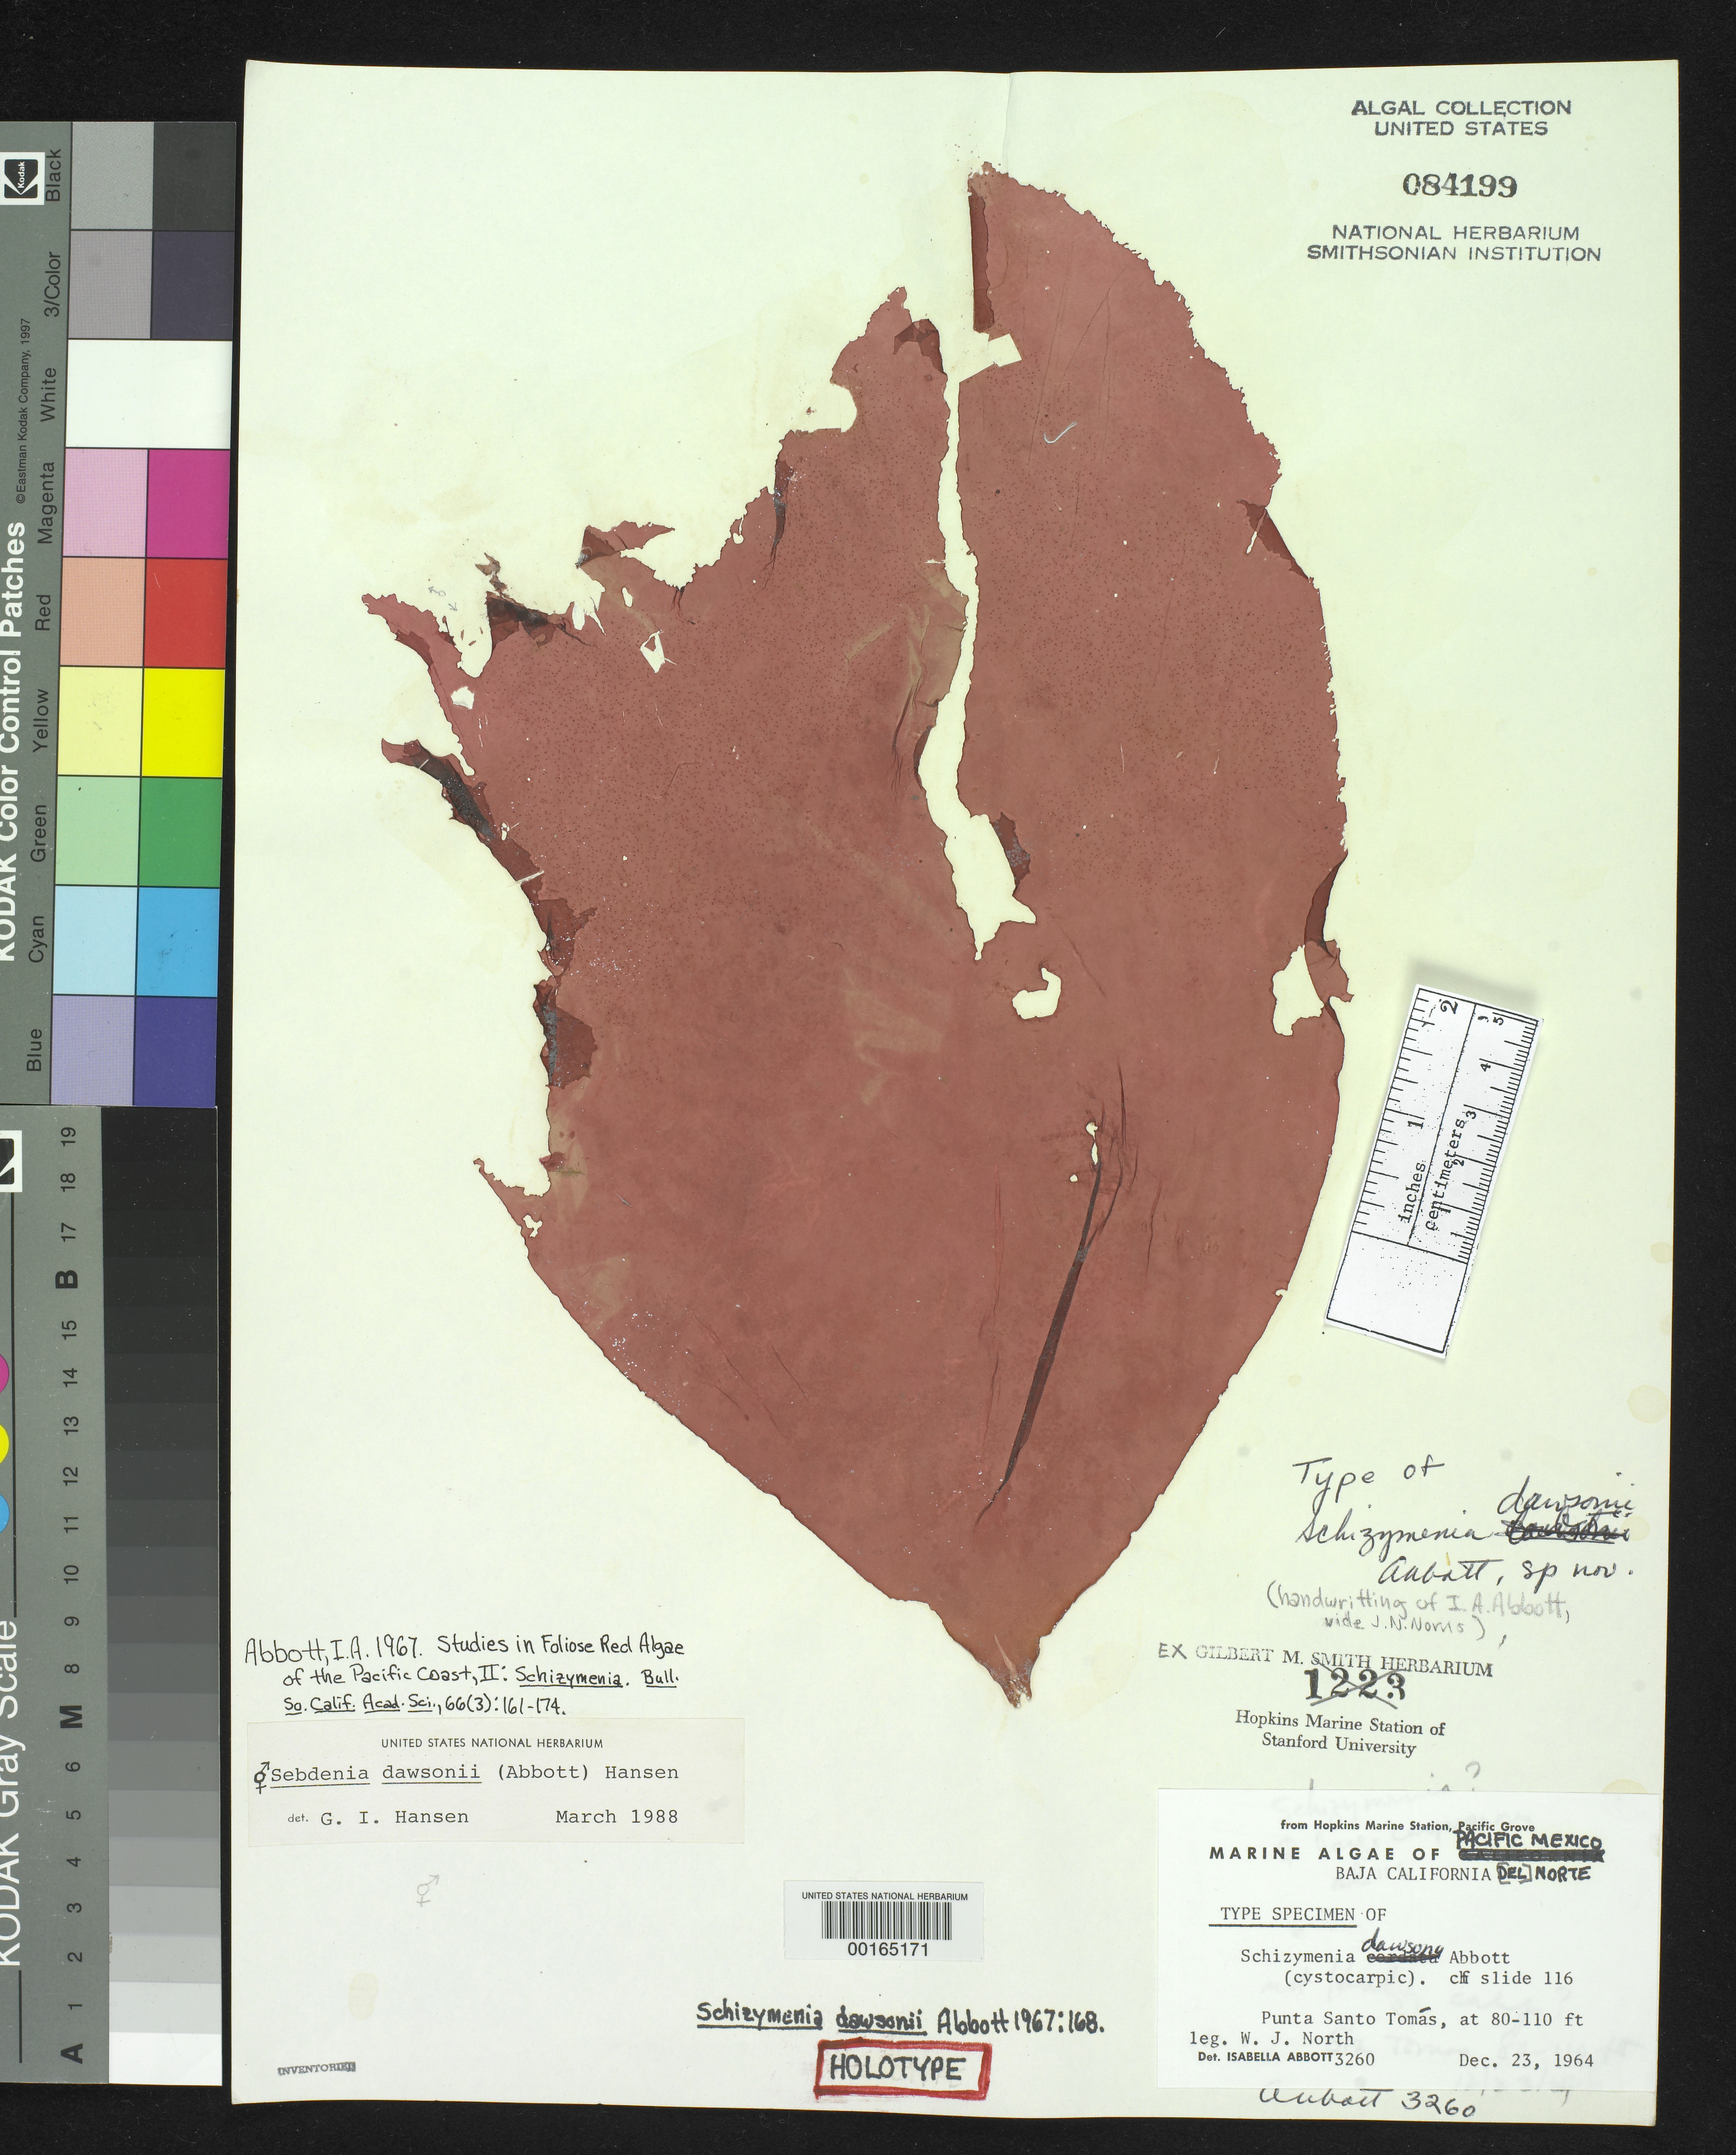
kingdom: Plantae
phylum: Rhodophyta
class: Florideophyceae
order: Nemastomatales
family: Schizymeniaceae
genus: Schizymenia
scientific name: Schizymenia dawsonii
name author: I.A. Abbott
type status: Holotype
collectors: W. North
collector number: IAA 3260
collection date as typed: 23 Dec 1964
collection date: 1964-12-23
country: Mexico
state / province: Baja California Norte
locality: Punta Santo Tomas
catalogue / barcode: US 84199